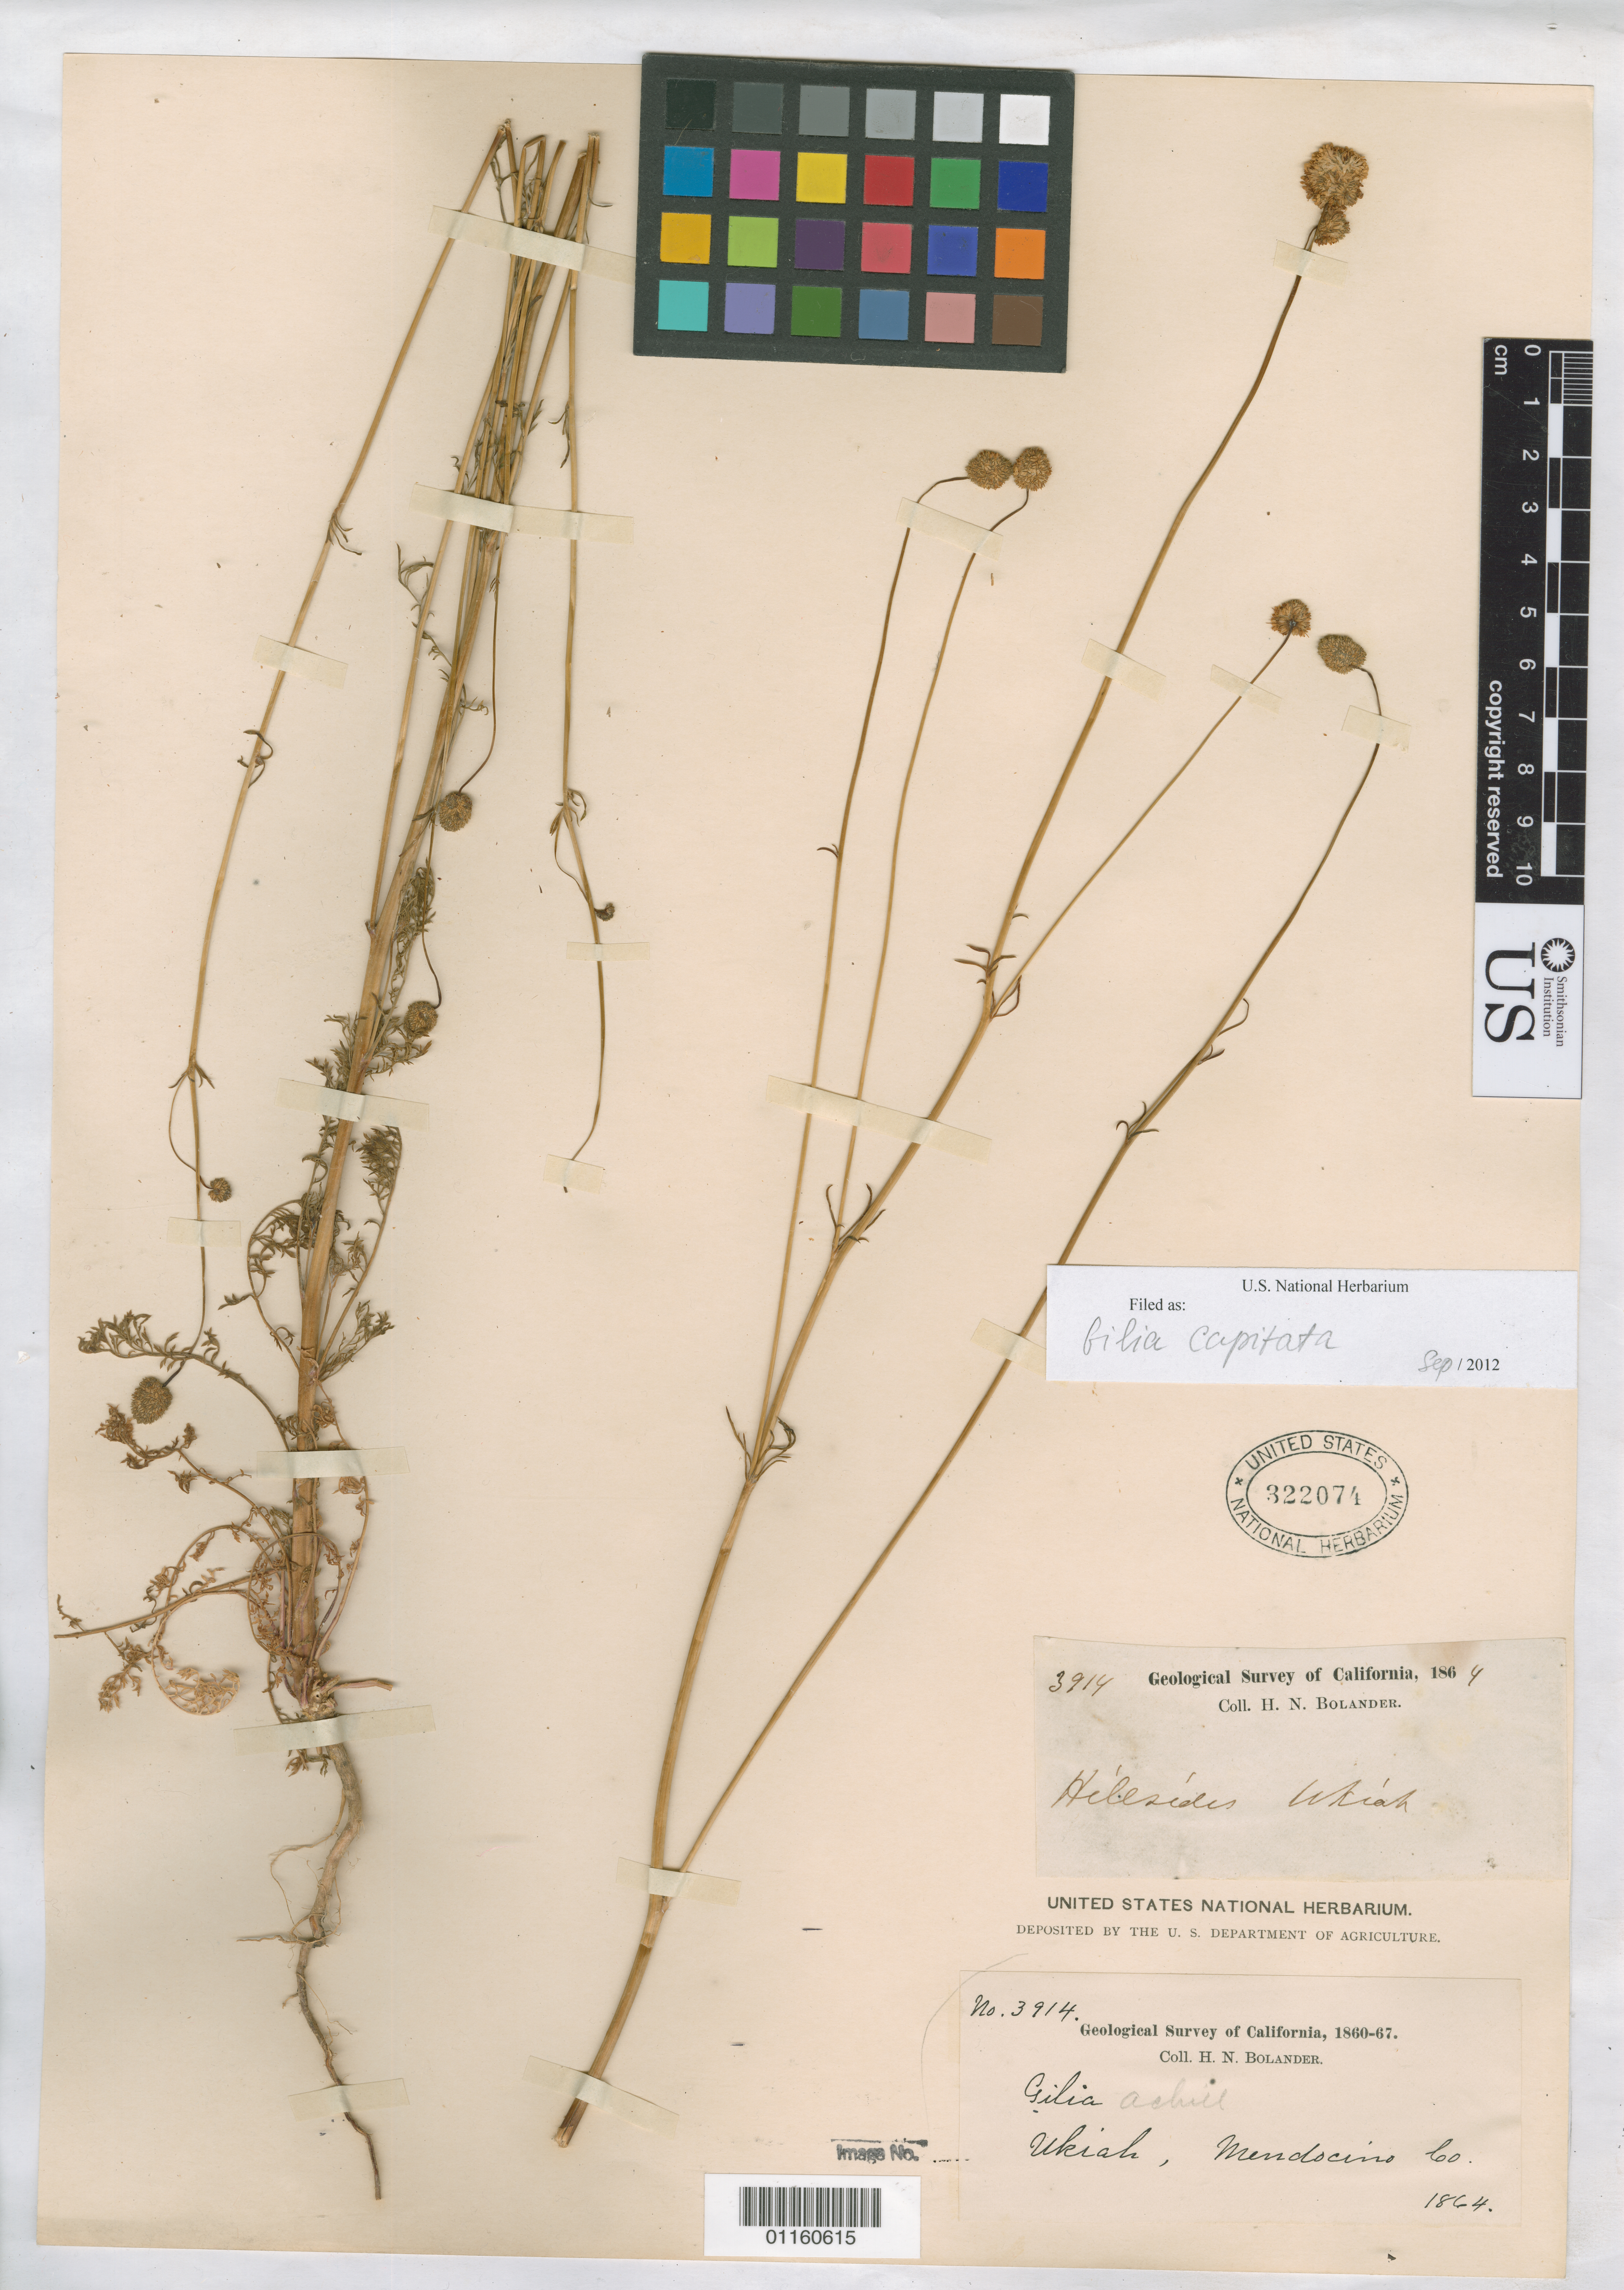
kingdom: Plantae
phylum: Tracheophyta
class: Magnoliopsida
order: Ericales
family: Polemoniaceae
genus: Gilia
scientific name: Gilia capitata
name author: Sims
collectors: H. Bolander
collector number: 3914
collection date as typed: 1864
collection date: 1864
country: United States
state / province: California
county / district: Mendocino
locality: Ukiah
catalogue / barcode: US 322074